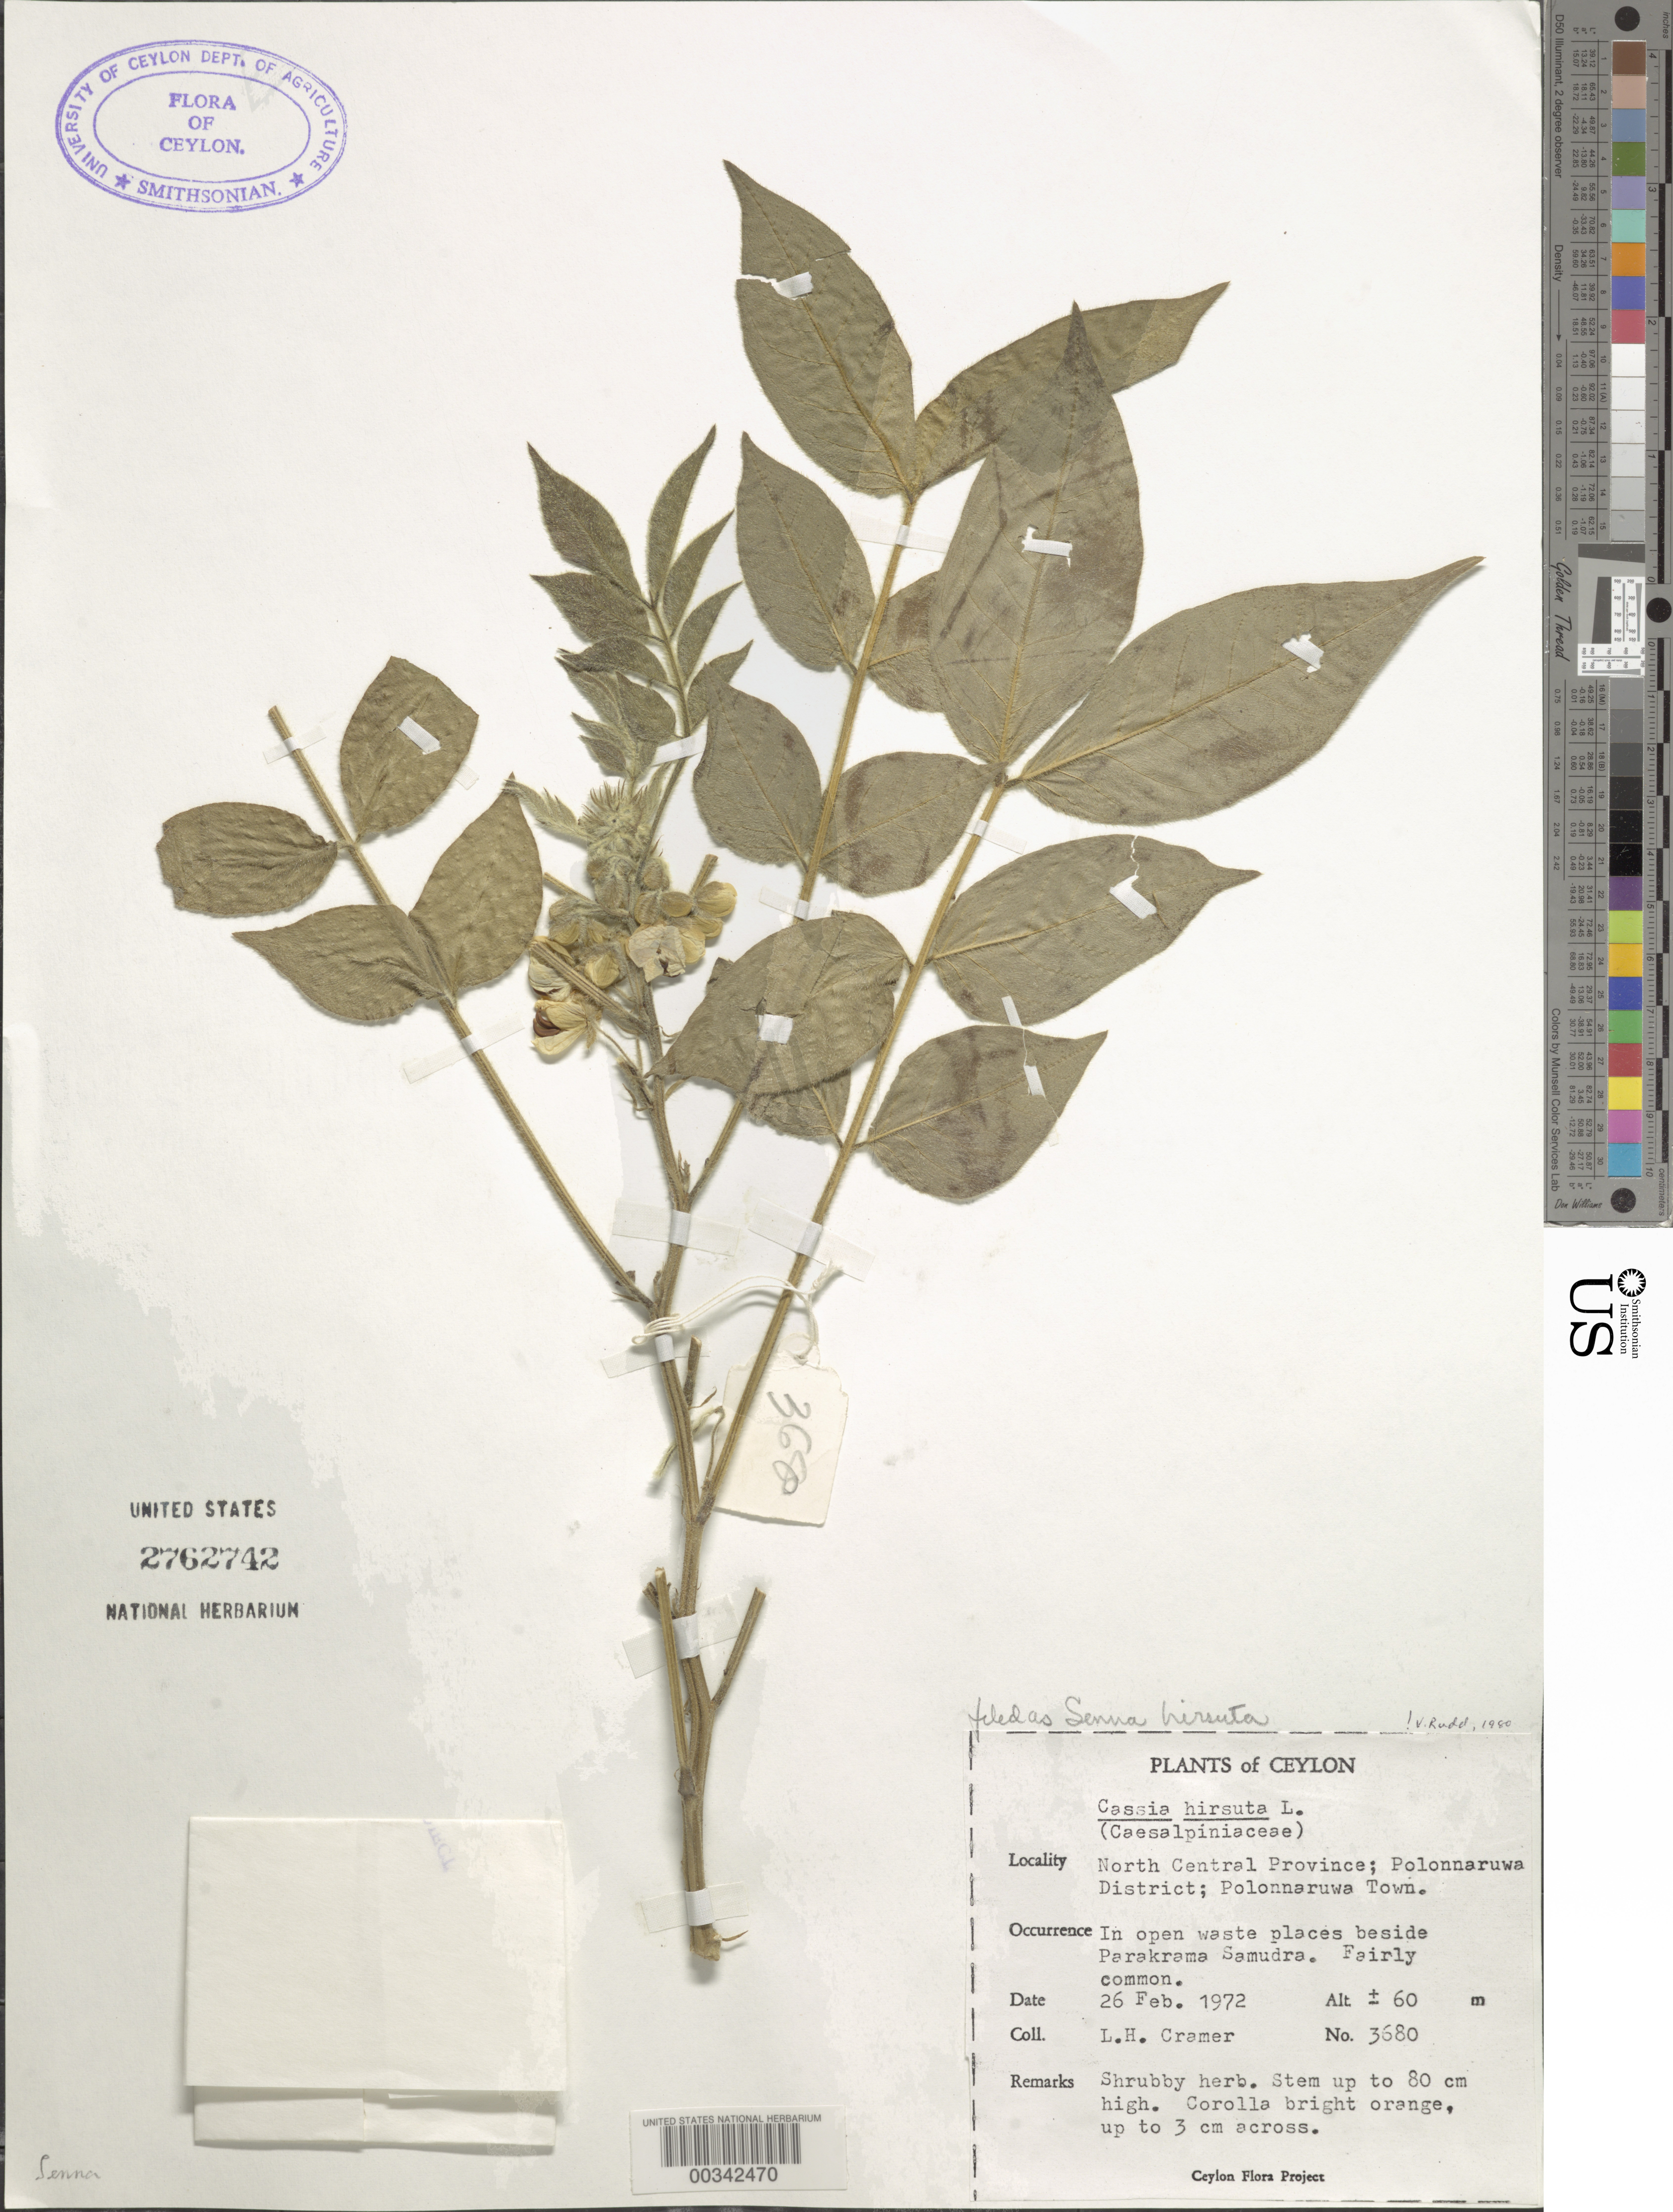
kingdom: Plantae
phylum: Tracheophyta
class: Magnoliopsida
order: Fabales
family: Fabaceae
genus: Senna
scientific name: Senna hirsuta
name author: (L.) H.S. Irwin & Barneby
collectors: L. H. Cramer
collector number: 3680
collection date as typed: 26 Feb 1972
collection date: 1972-02-26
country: Sri Lanka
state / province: North Central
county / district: Polonnaruwa Dist.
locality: Polonnaruwa town; beside parakrama samudra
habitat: In open waste places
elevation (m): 60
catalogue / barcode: US 2762742